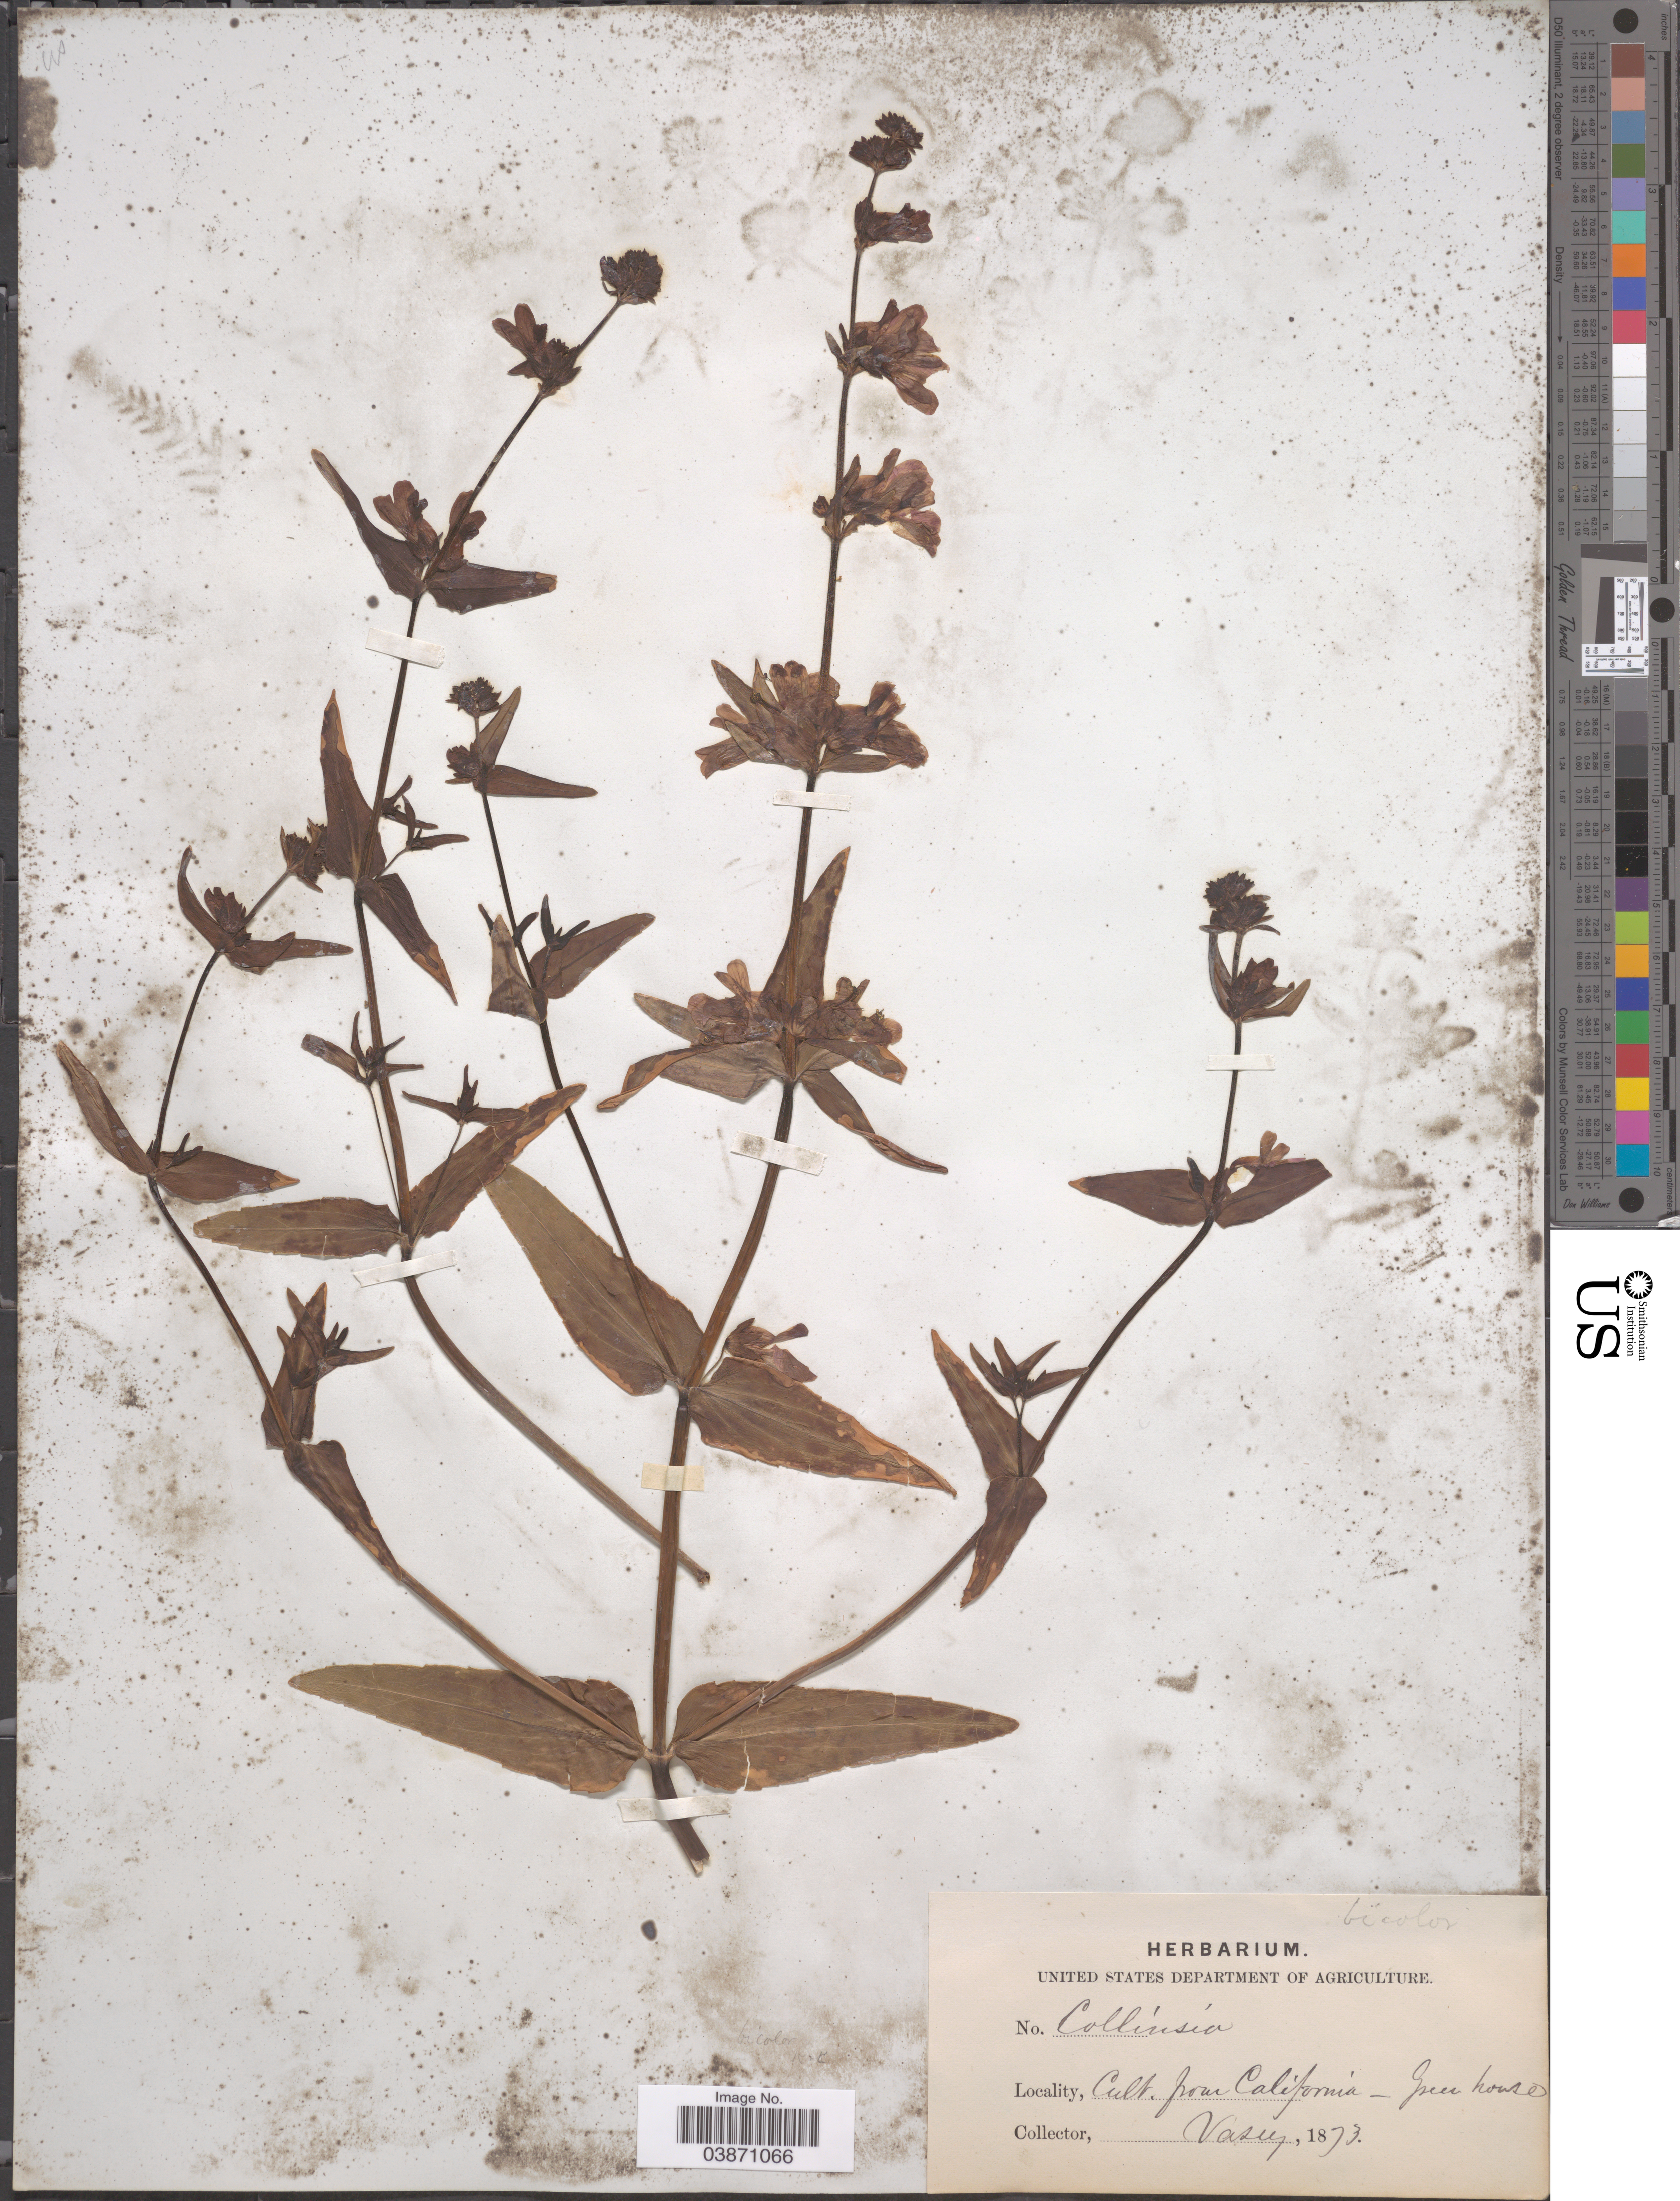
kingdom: Plantae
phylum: Tracheophyta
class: Magnoliopsida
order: Lamiales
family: Plantaginaceae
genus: Collinsia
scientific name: Collinsia bicolor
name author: Raf.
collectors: Vasey, --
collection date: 1873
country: United States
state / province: California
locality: Green house.